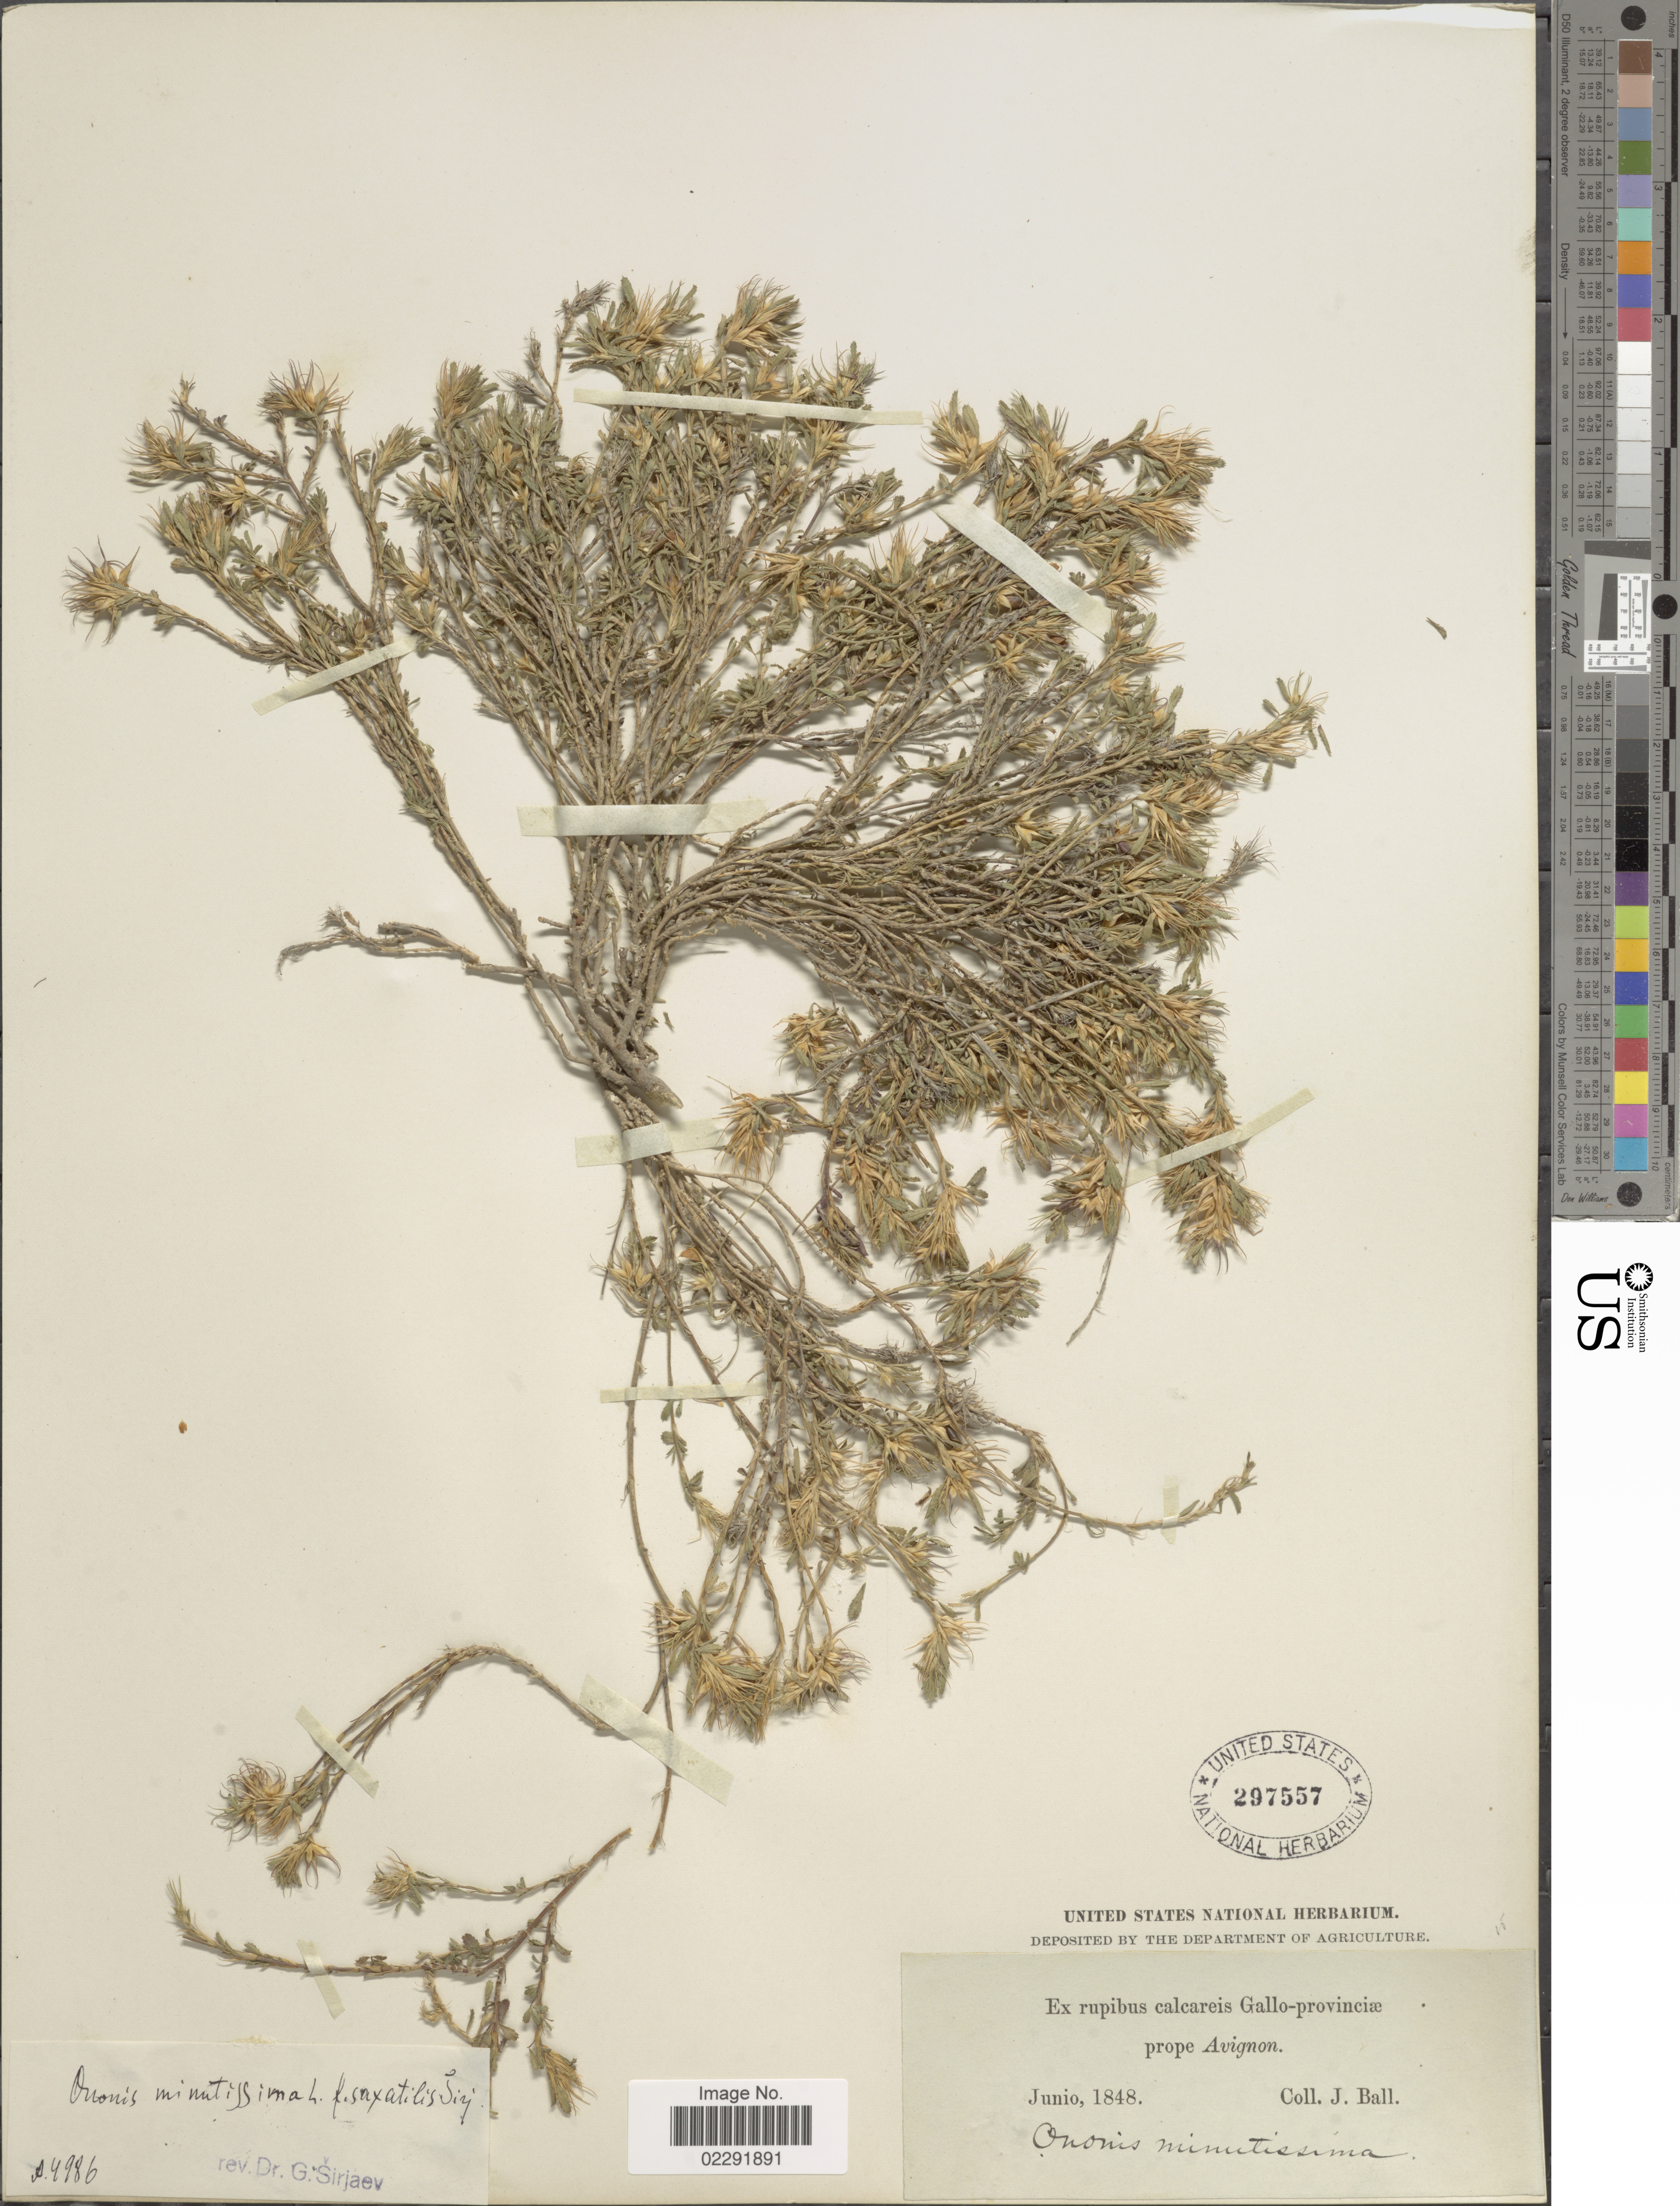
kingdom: Plantae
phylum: Tracheophyta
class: Magnoliopsida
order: Fabales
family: Fabaceae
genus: Ononis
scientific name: Ononis minutissima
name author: L.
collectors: J. Ball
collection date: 1848-06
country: France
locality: Ex rupibus calcareis Gallo-provinciae prope Avignon.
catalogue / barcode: US 297557